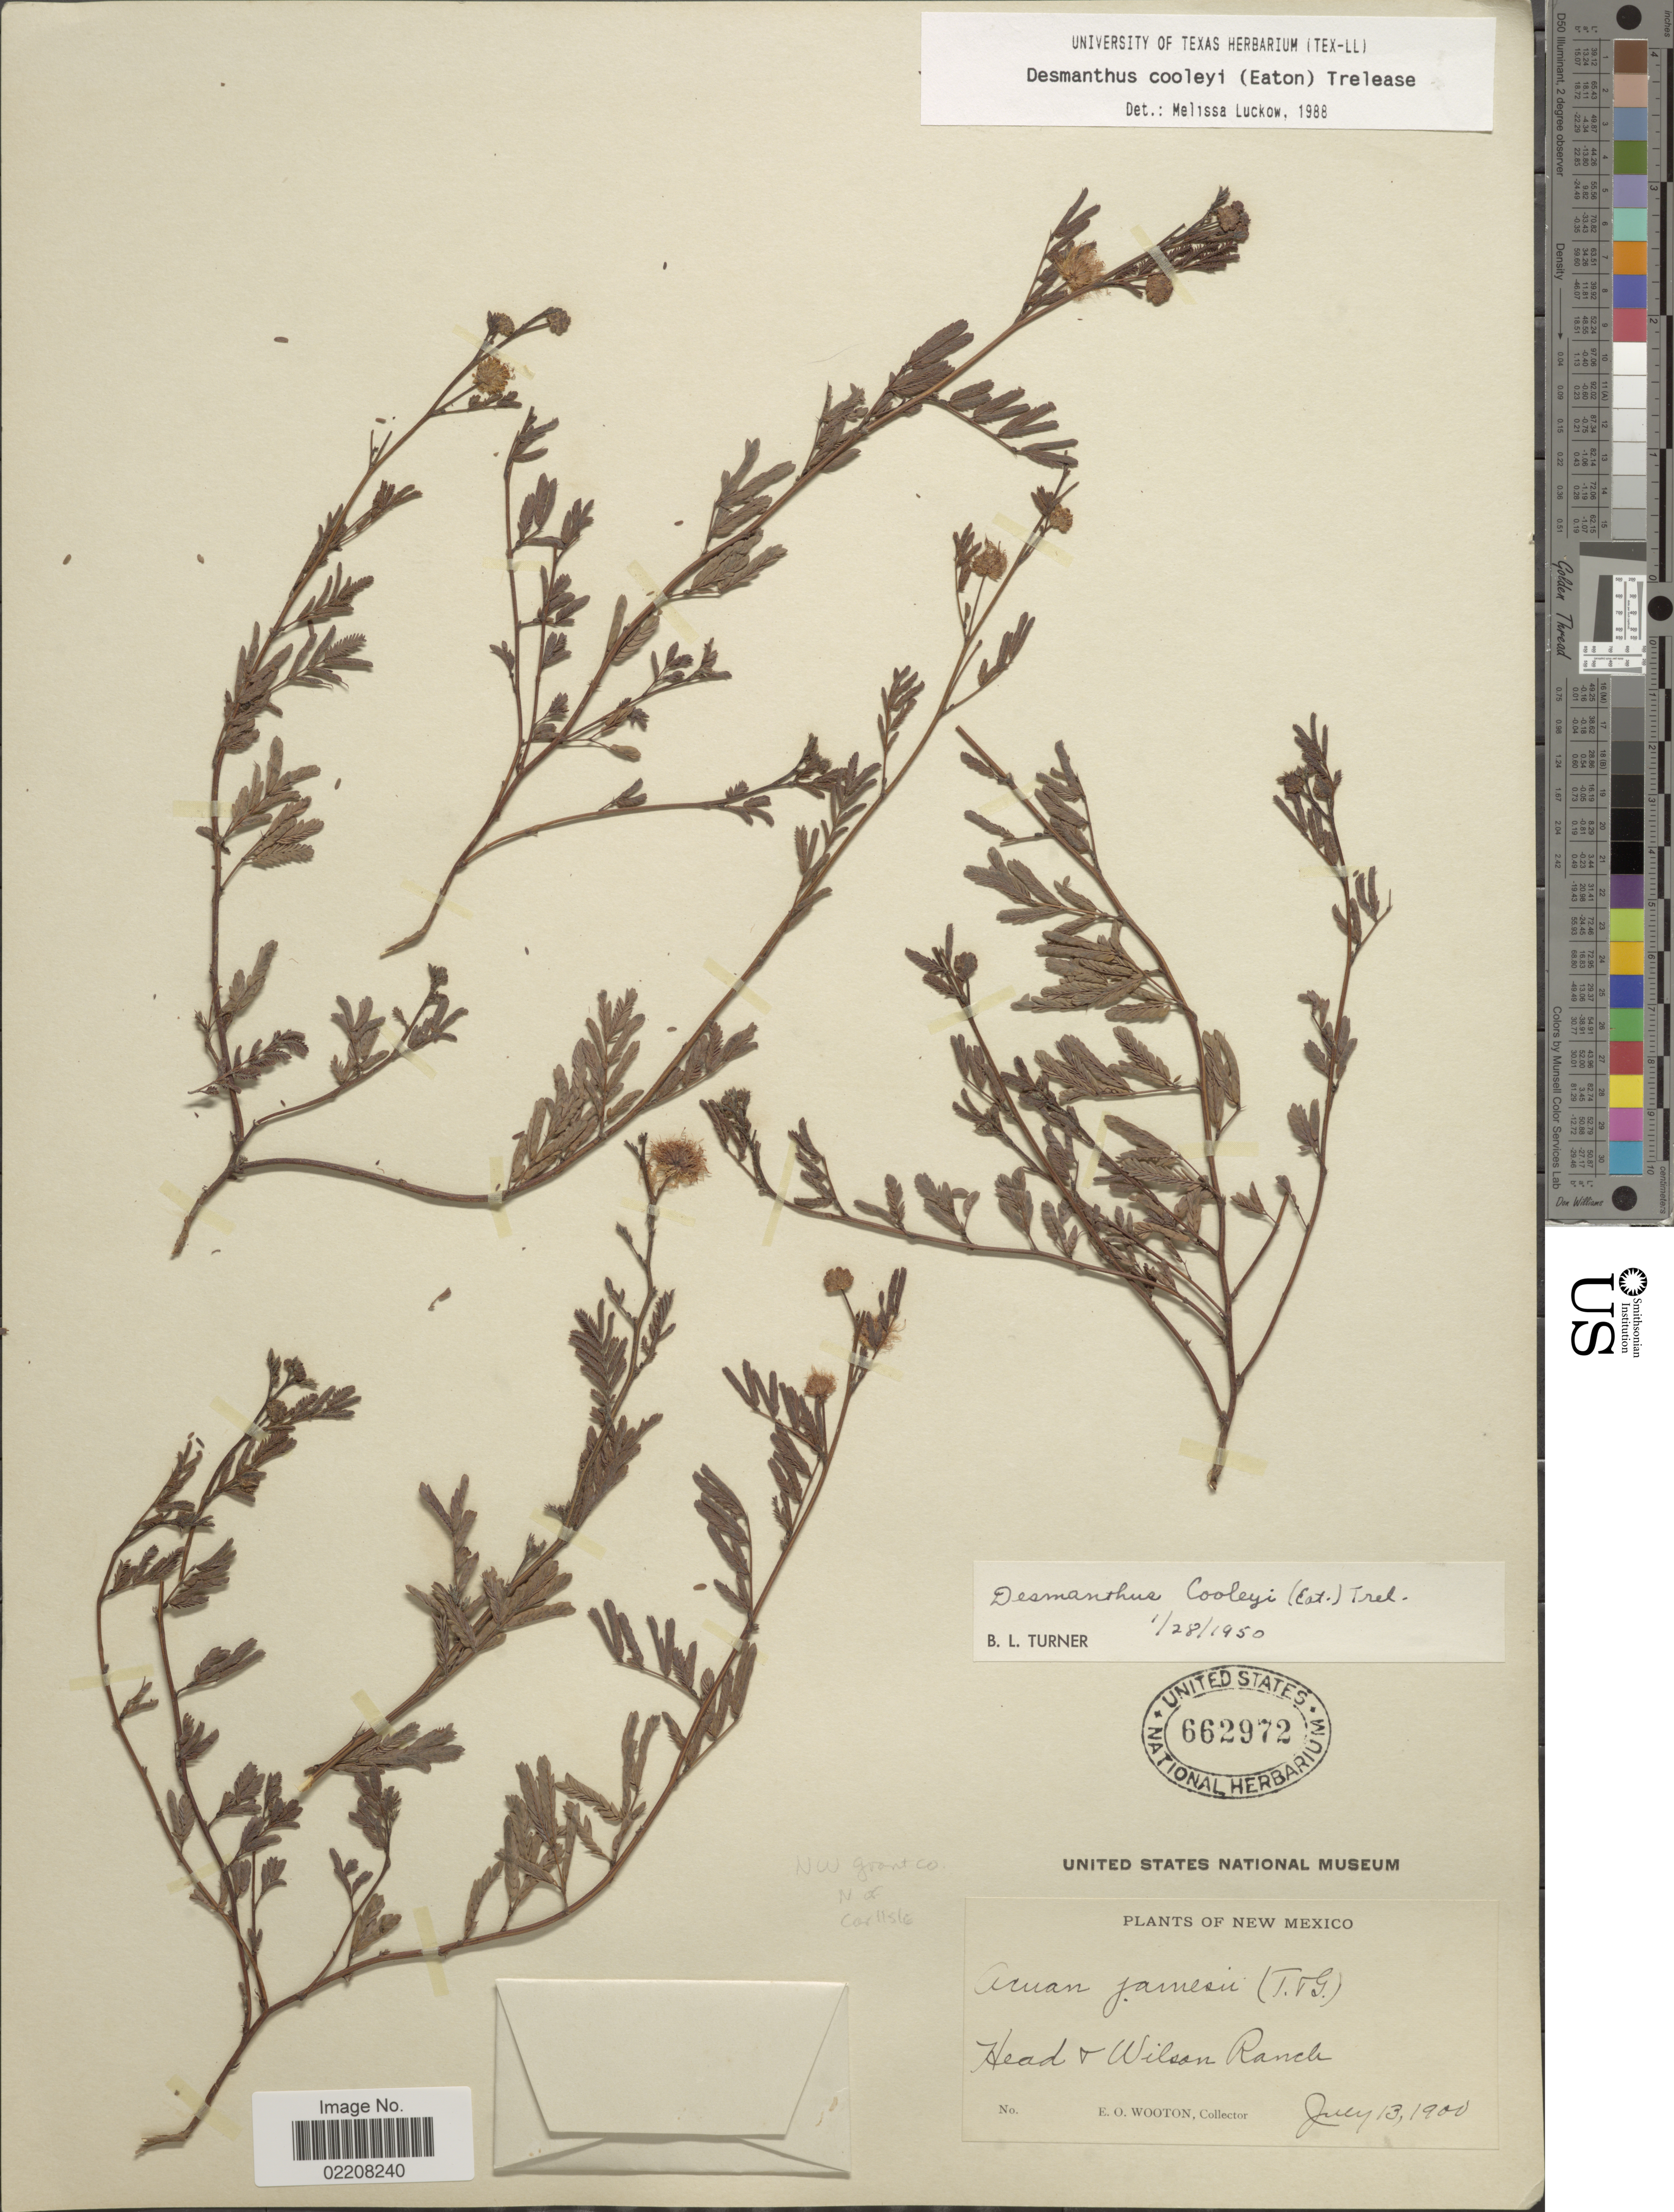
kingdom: Plantae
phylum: Tracheophyta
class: Magnoliopsida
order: Fabales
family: Fabaceae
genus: Desmanthus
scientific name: Desmanthus cooleyi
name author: (Eaton) Trel.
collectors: E. O. Wooton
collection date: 1900-07-13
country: United States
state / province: New Mexico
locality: NW Grant Co. N of Carlisle. Head of Wilson Ranch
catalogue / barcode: US 662972